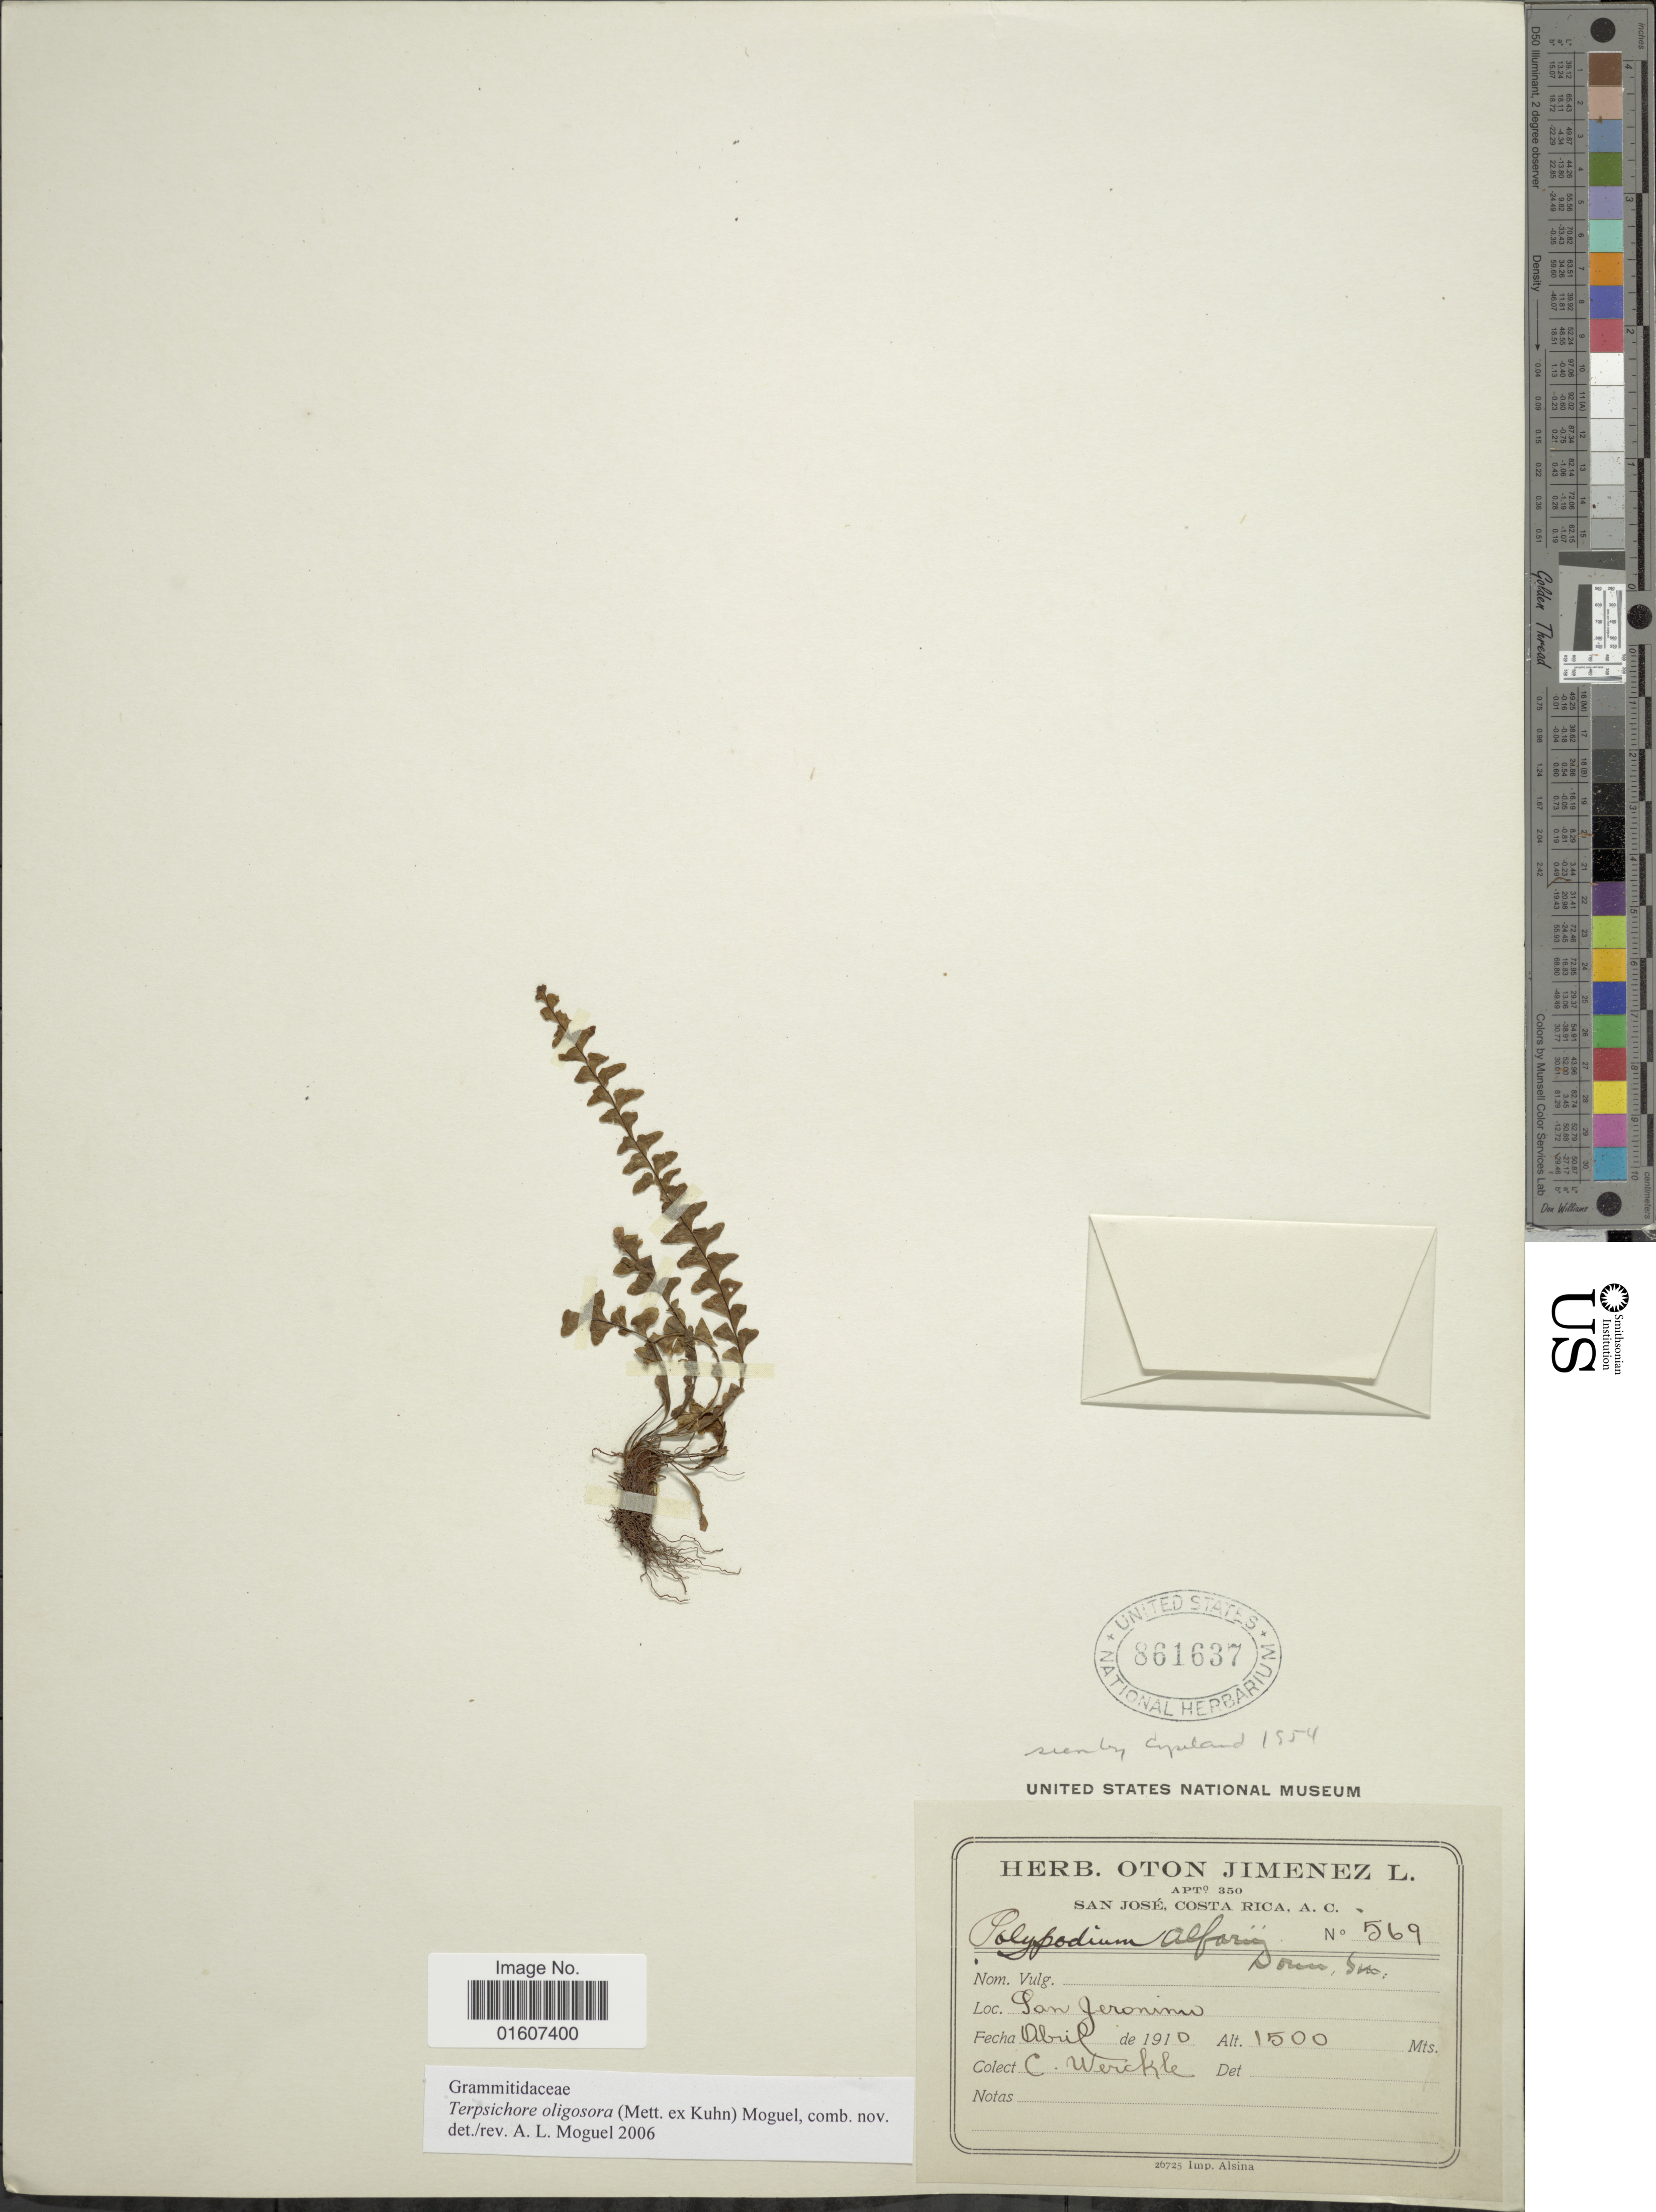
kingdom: Plantae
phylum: Tracheophyta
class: Polypodiopsida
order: Polypodiales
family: Polypodiaceae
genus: Terpsichore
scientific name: Terpsichore oligosora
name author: (Mett. ex Kuhn) Moguel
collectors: C. Wercklé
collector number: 569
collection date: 1910-04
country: Costa Rica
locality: San Jerónimo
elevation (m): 1500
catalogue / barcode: US 861637